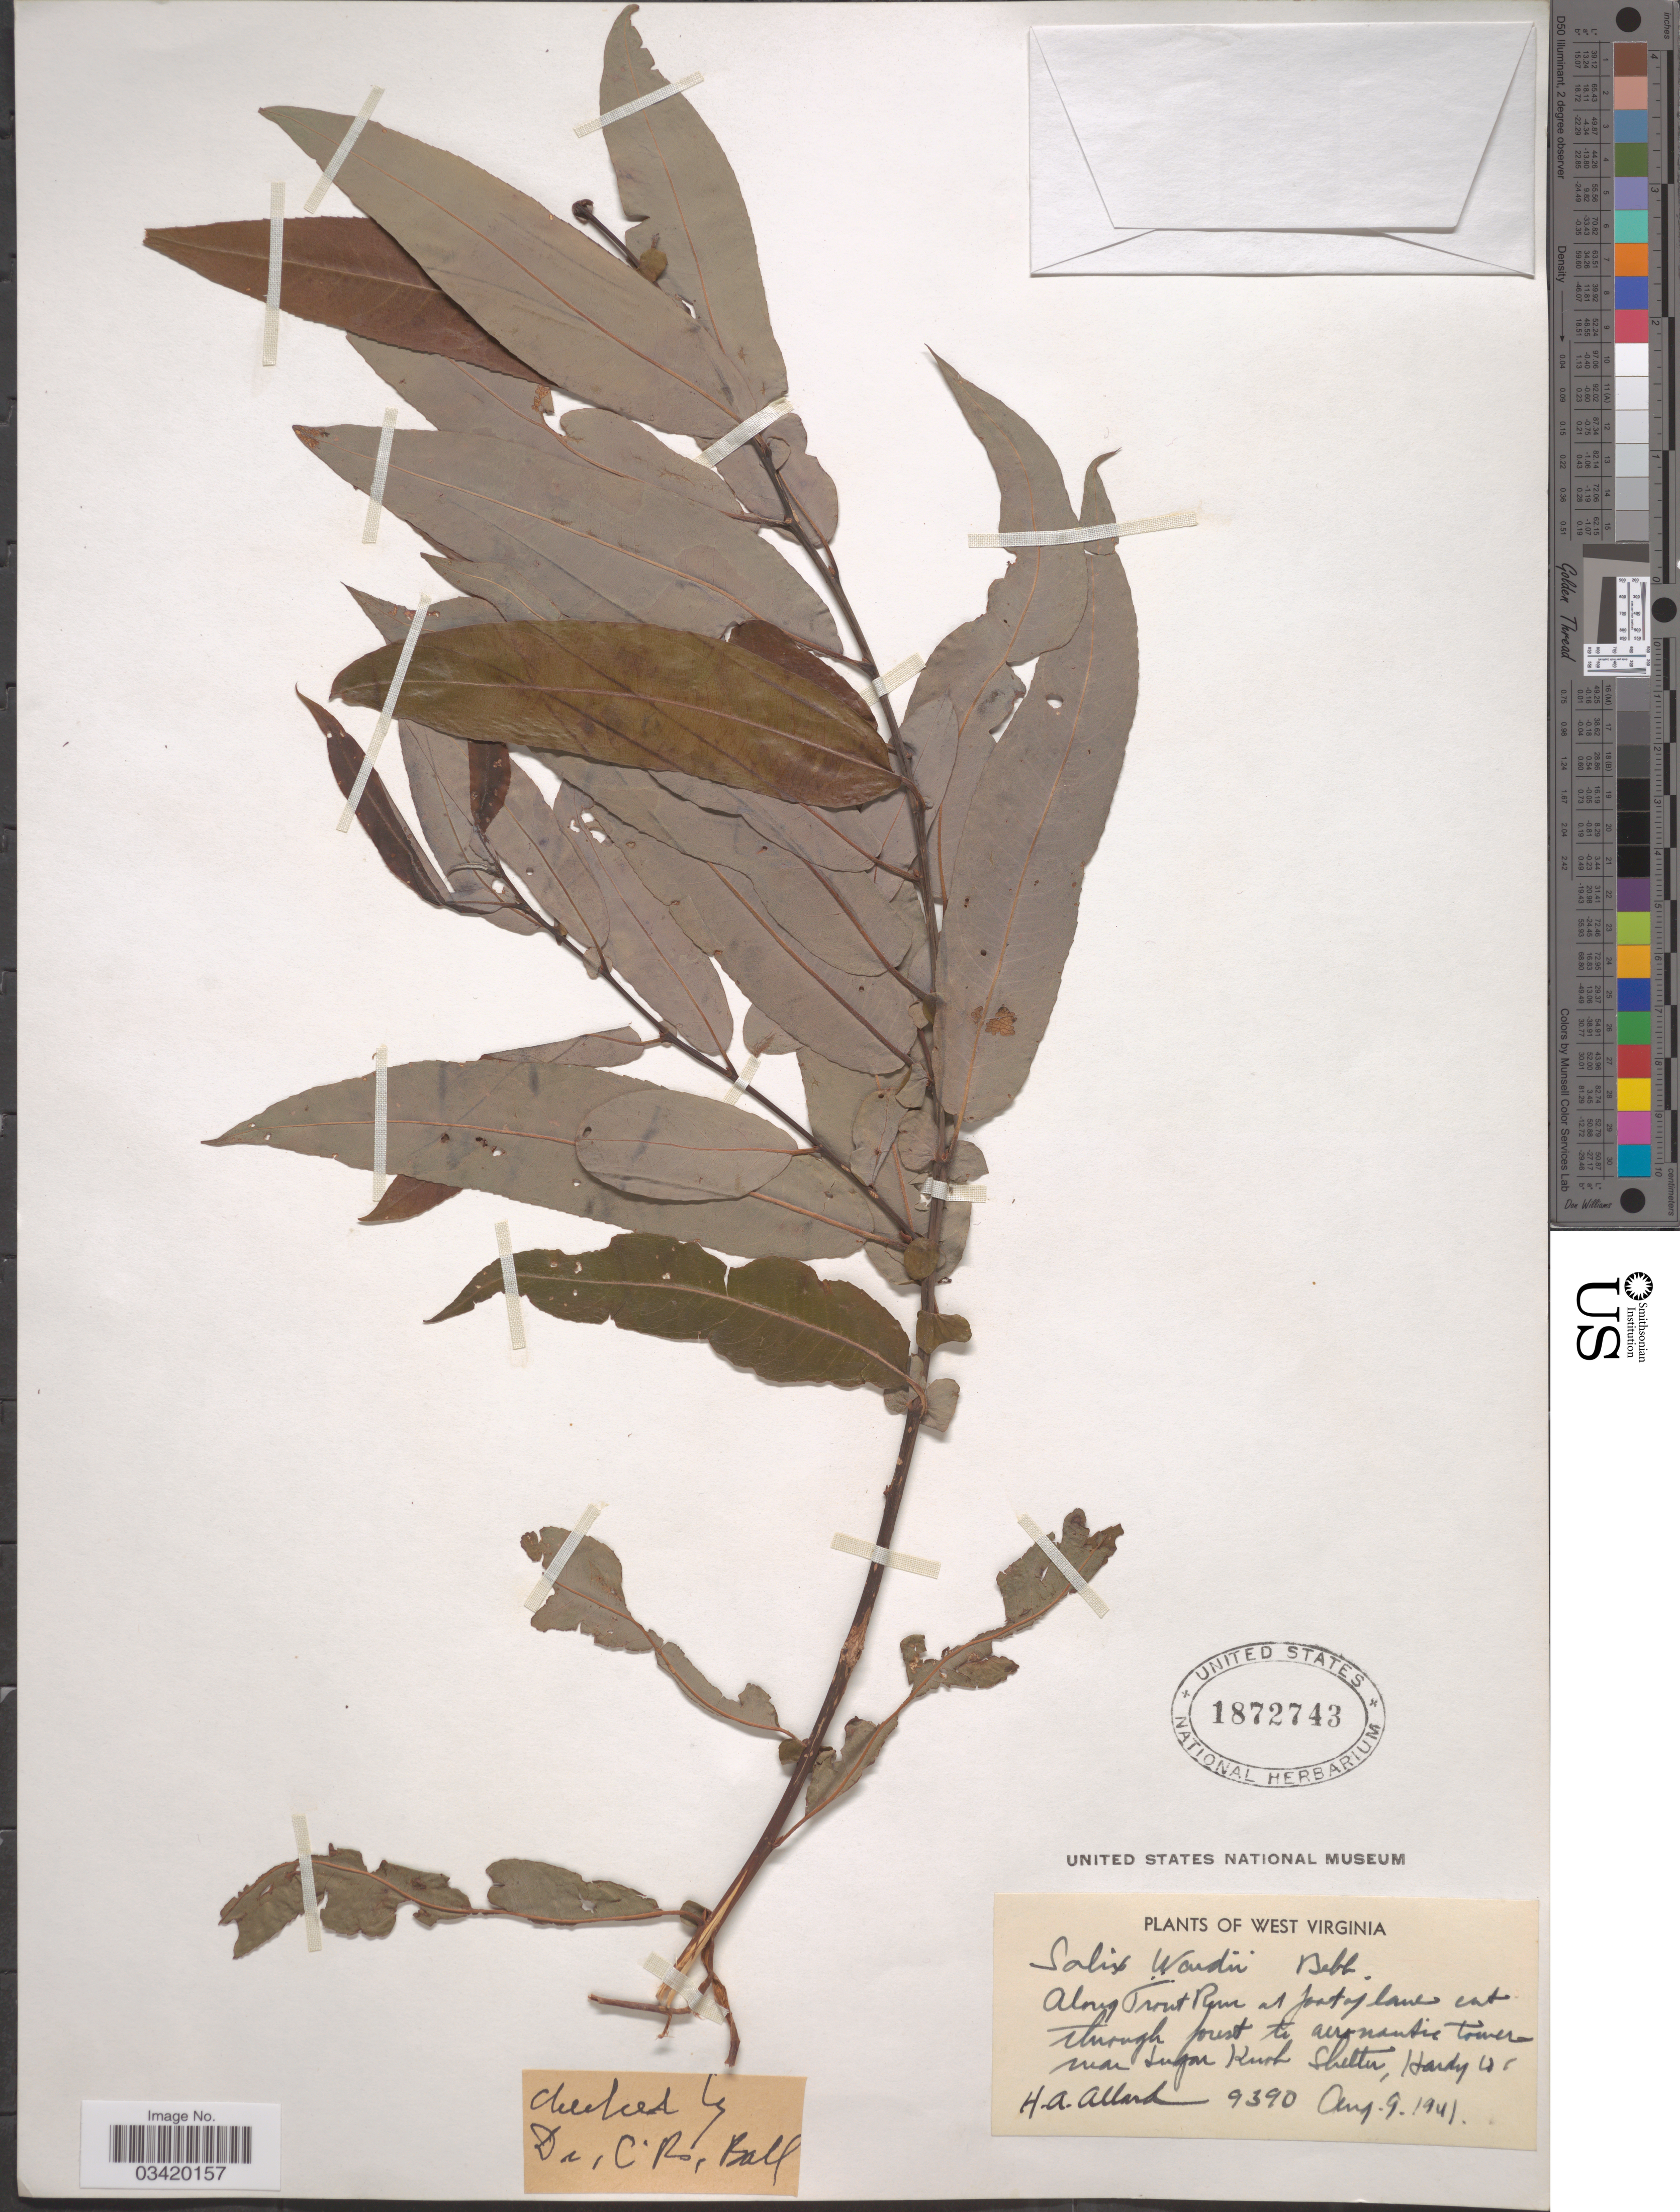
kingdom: Plantae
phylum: Tracheophyta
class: Magnoliopsida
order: Malpighiales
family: Salicaceae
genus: Salix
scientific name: Salix caroliniana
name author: Michx.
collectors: H. A. Allard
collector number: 9390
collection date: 1941-08-09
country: United States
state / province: West Virginia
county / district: Hardy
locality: Along Trout Run at foot of lane cut through forest to aeronautic tower near Sugar Knob Shelter, Hardy Co.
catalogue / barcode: US 1872743